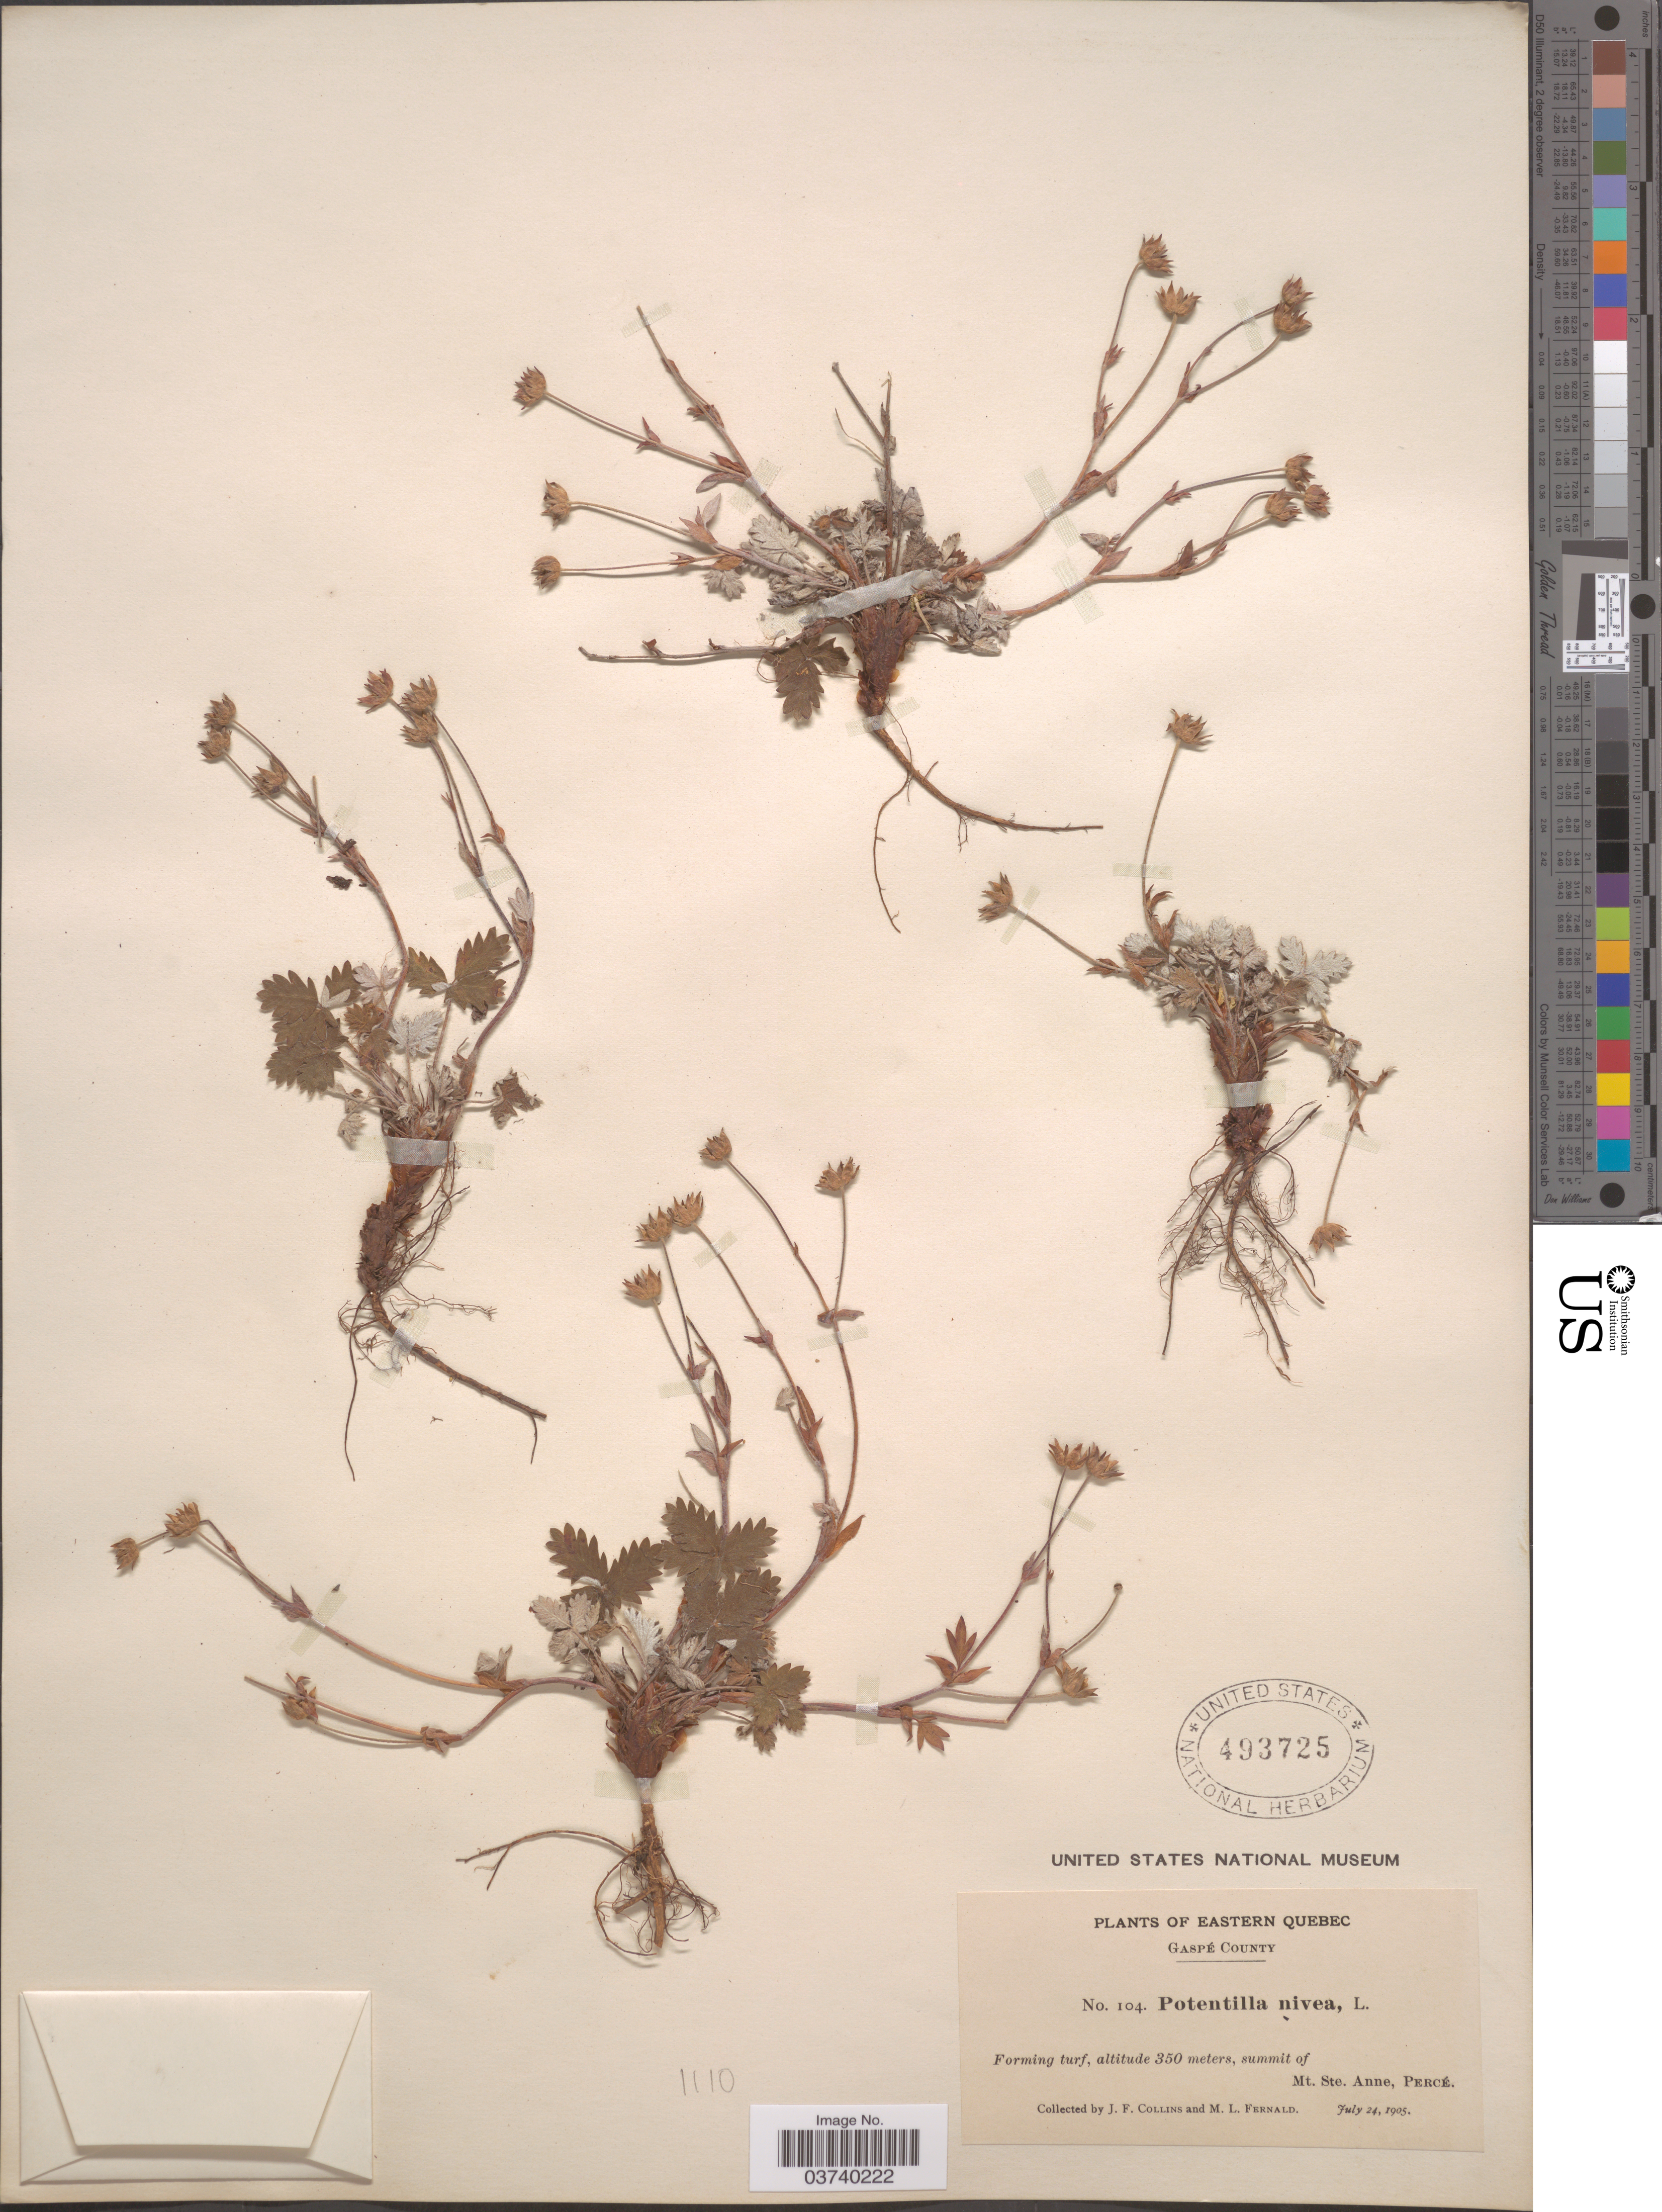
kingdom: Plantae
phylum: Tracheophyta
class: Magnoliopsida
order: Rosales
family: Rosaceae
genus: Potentilla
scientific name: Potentilla nivea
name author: L.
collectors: J. Collins & M. L. Fernald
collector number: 104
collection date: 1905-07-24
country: Canada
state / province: Quebec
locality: Eastern Quebec. Gaspé County. Summit of Mt. Ste. Anne, Percé.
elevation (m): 350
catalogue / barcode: US 493725